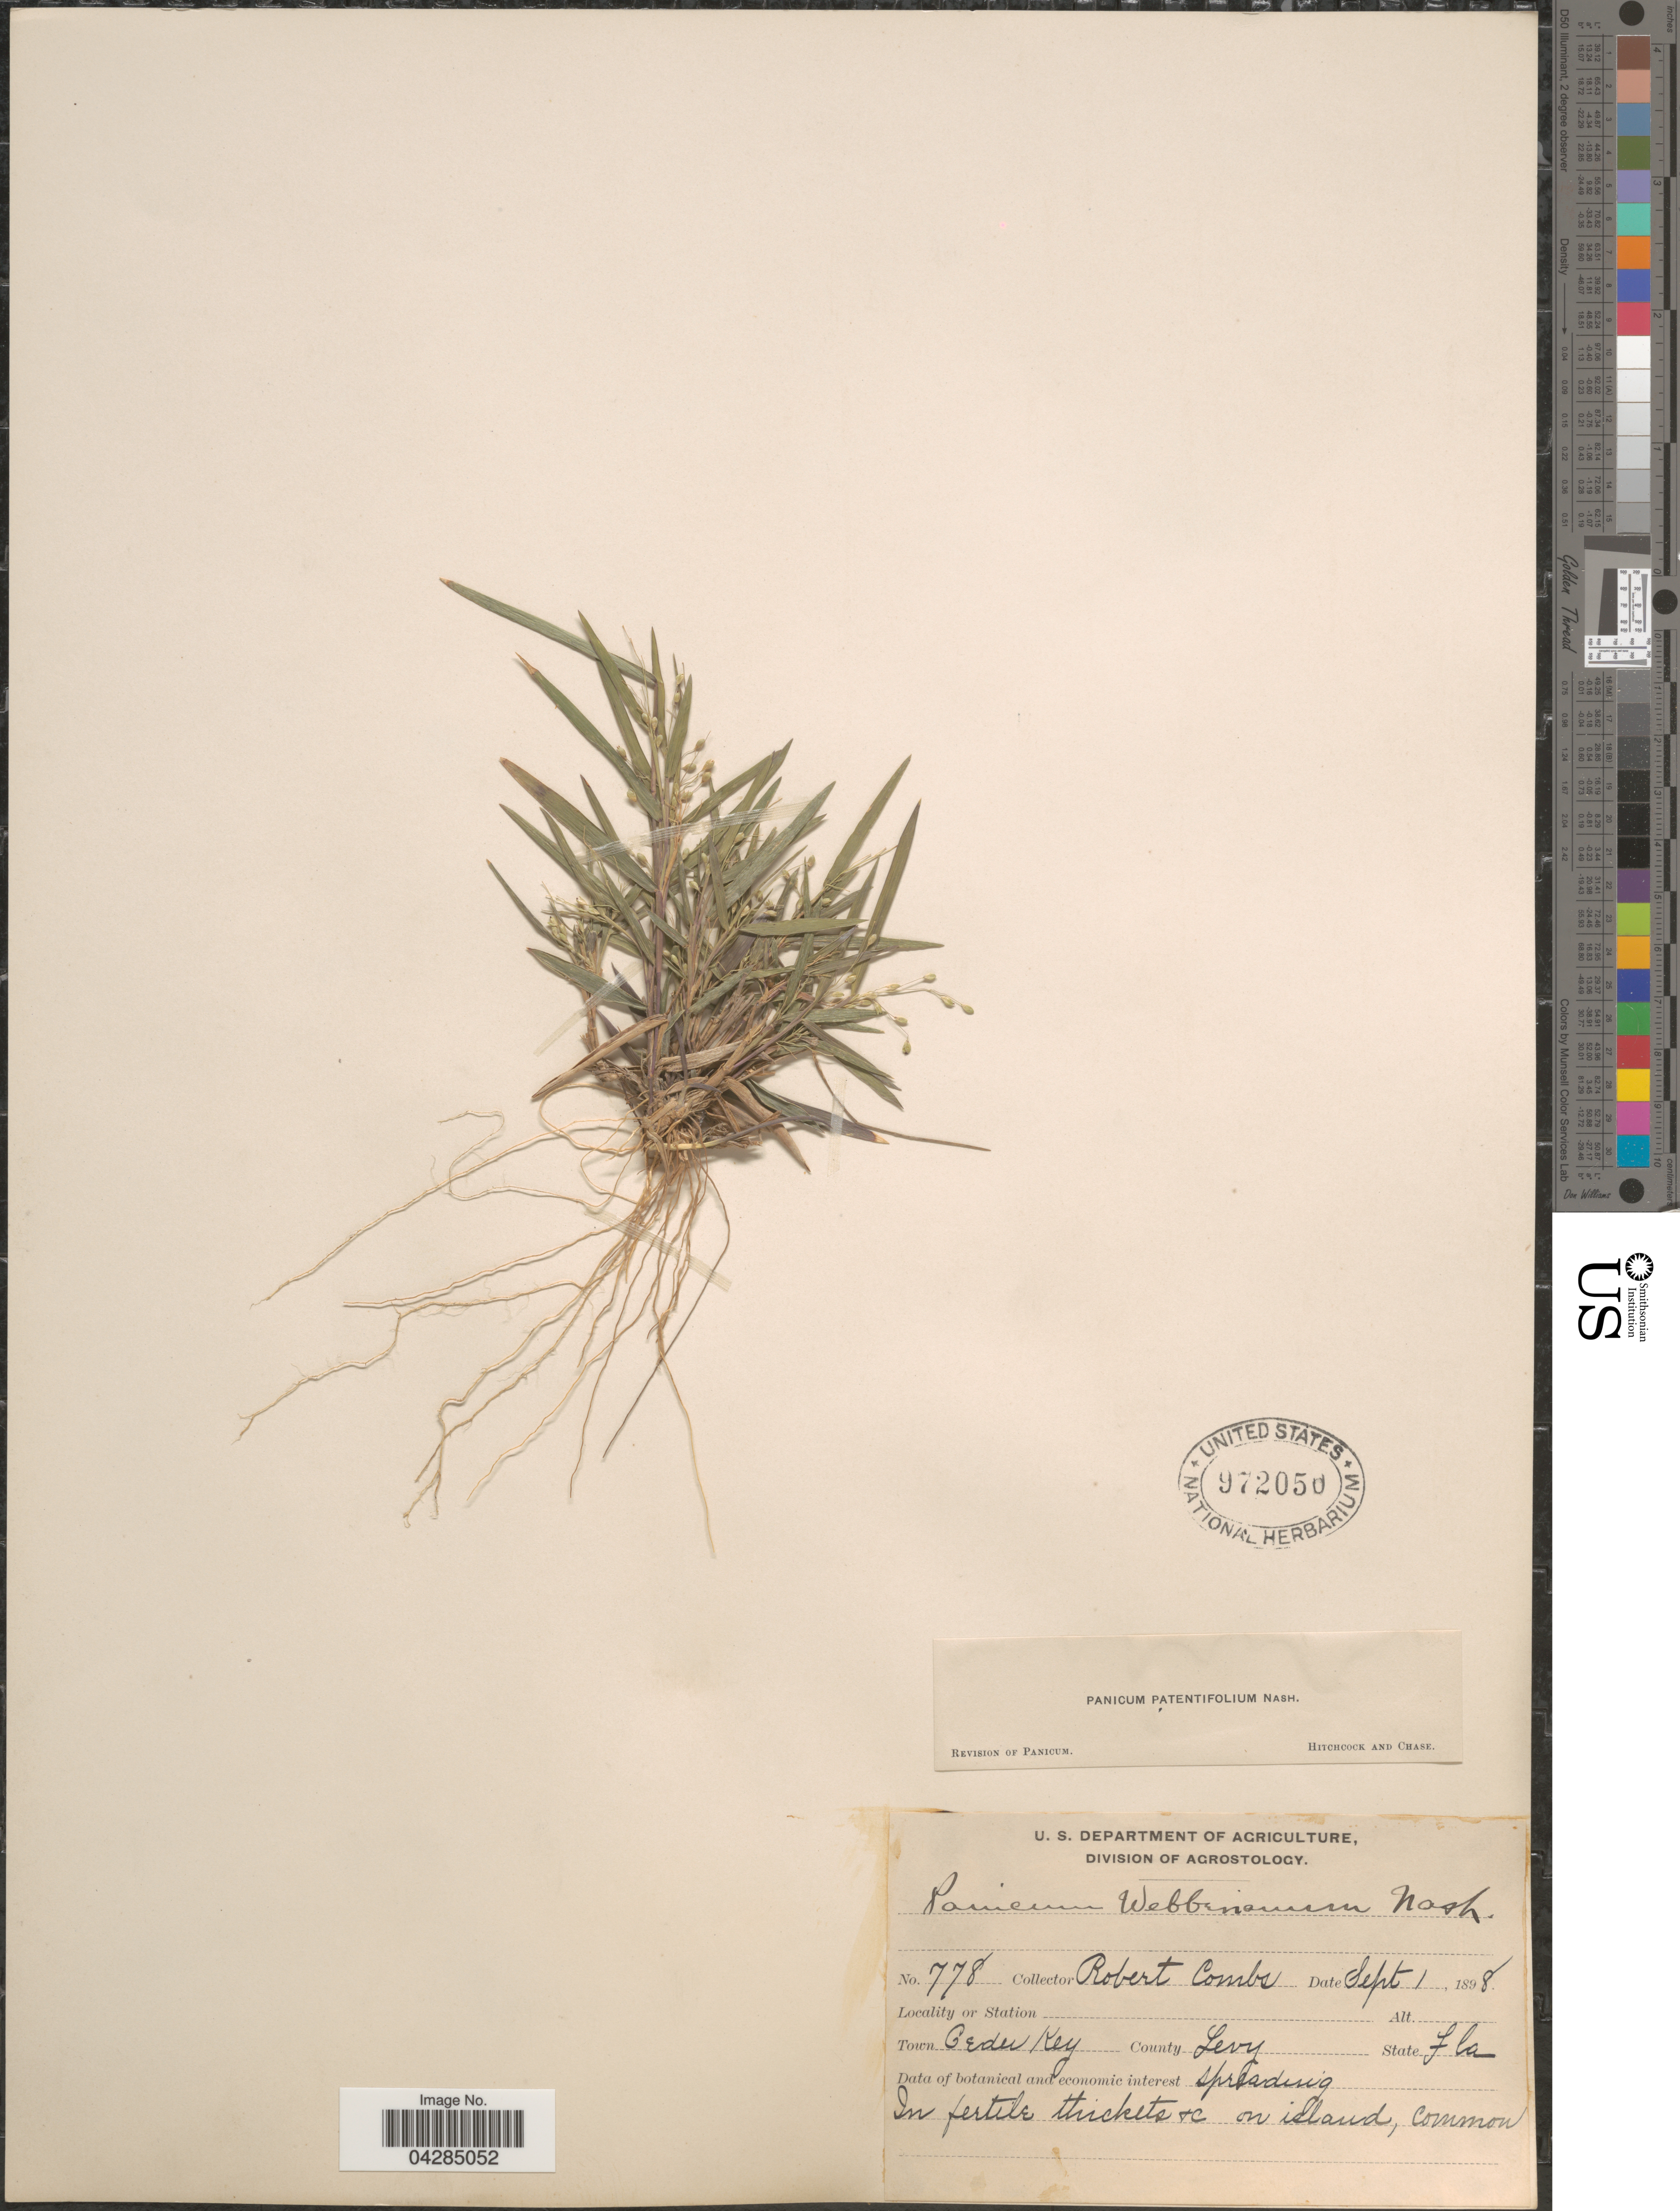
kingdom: Plantae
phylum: Tracheophyta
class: Liliopsida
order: Poales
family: Poaceae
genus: Dichanthelium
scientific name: Dichanthelium portoricense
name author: (Desv. ex Ham.) B.F. Hansen & Wunderlin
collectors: R. Combs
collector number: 778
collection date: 1898-09-01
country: United States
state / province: Florida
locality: Town Ceder Key. County Levy.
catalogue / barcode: US 972050